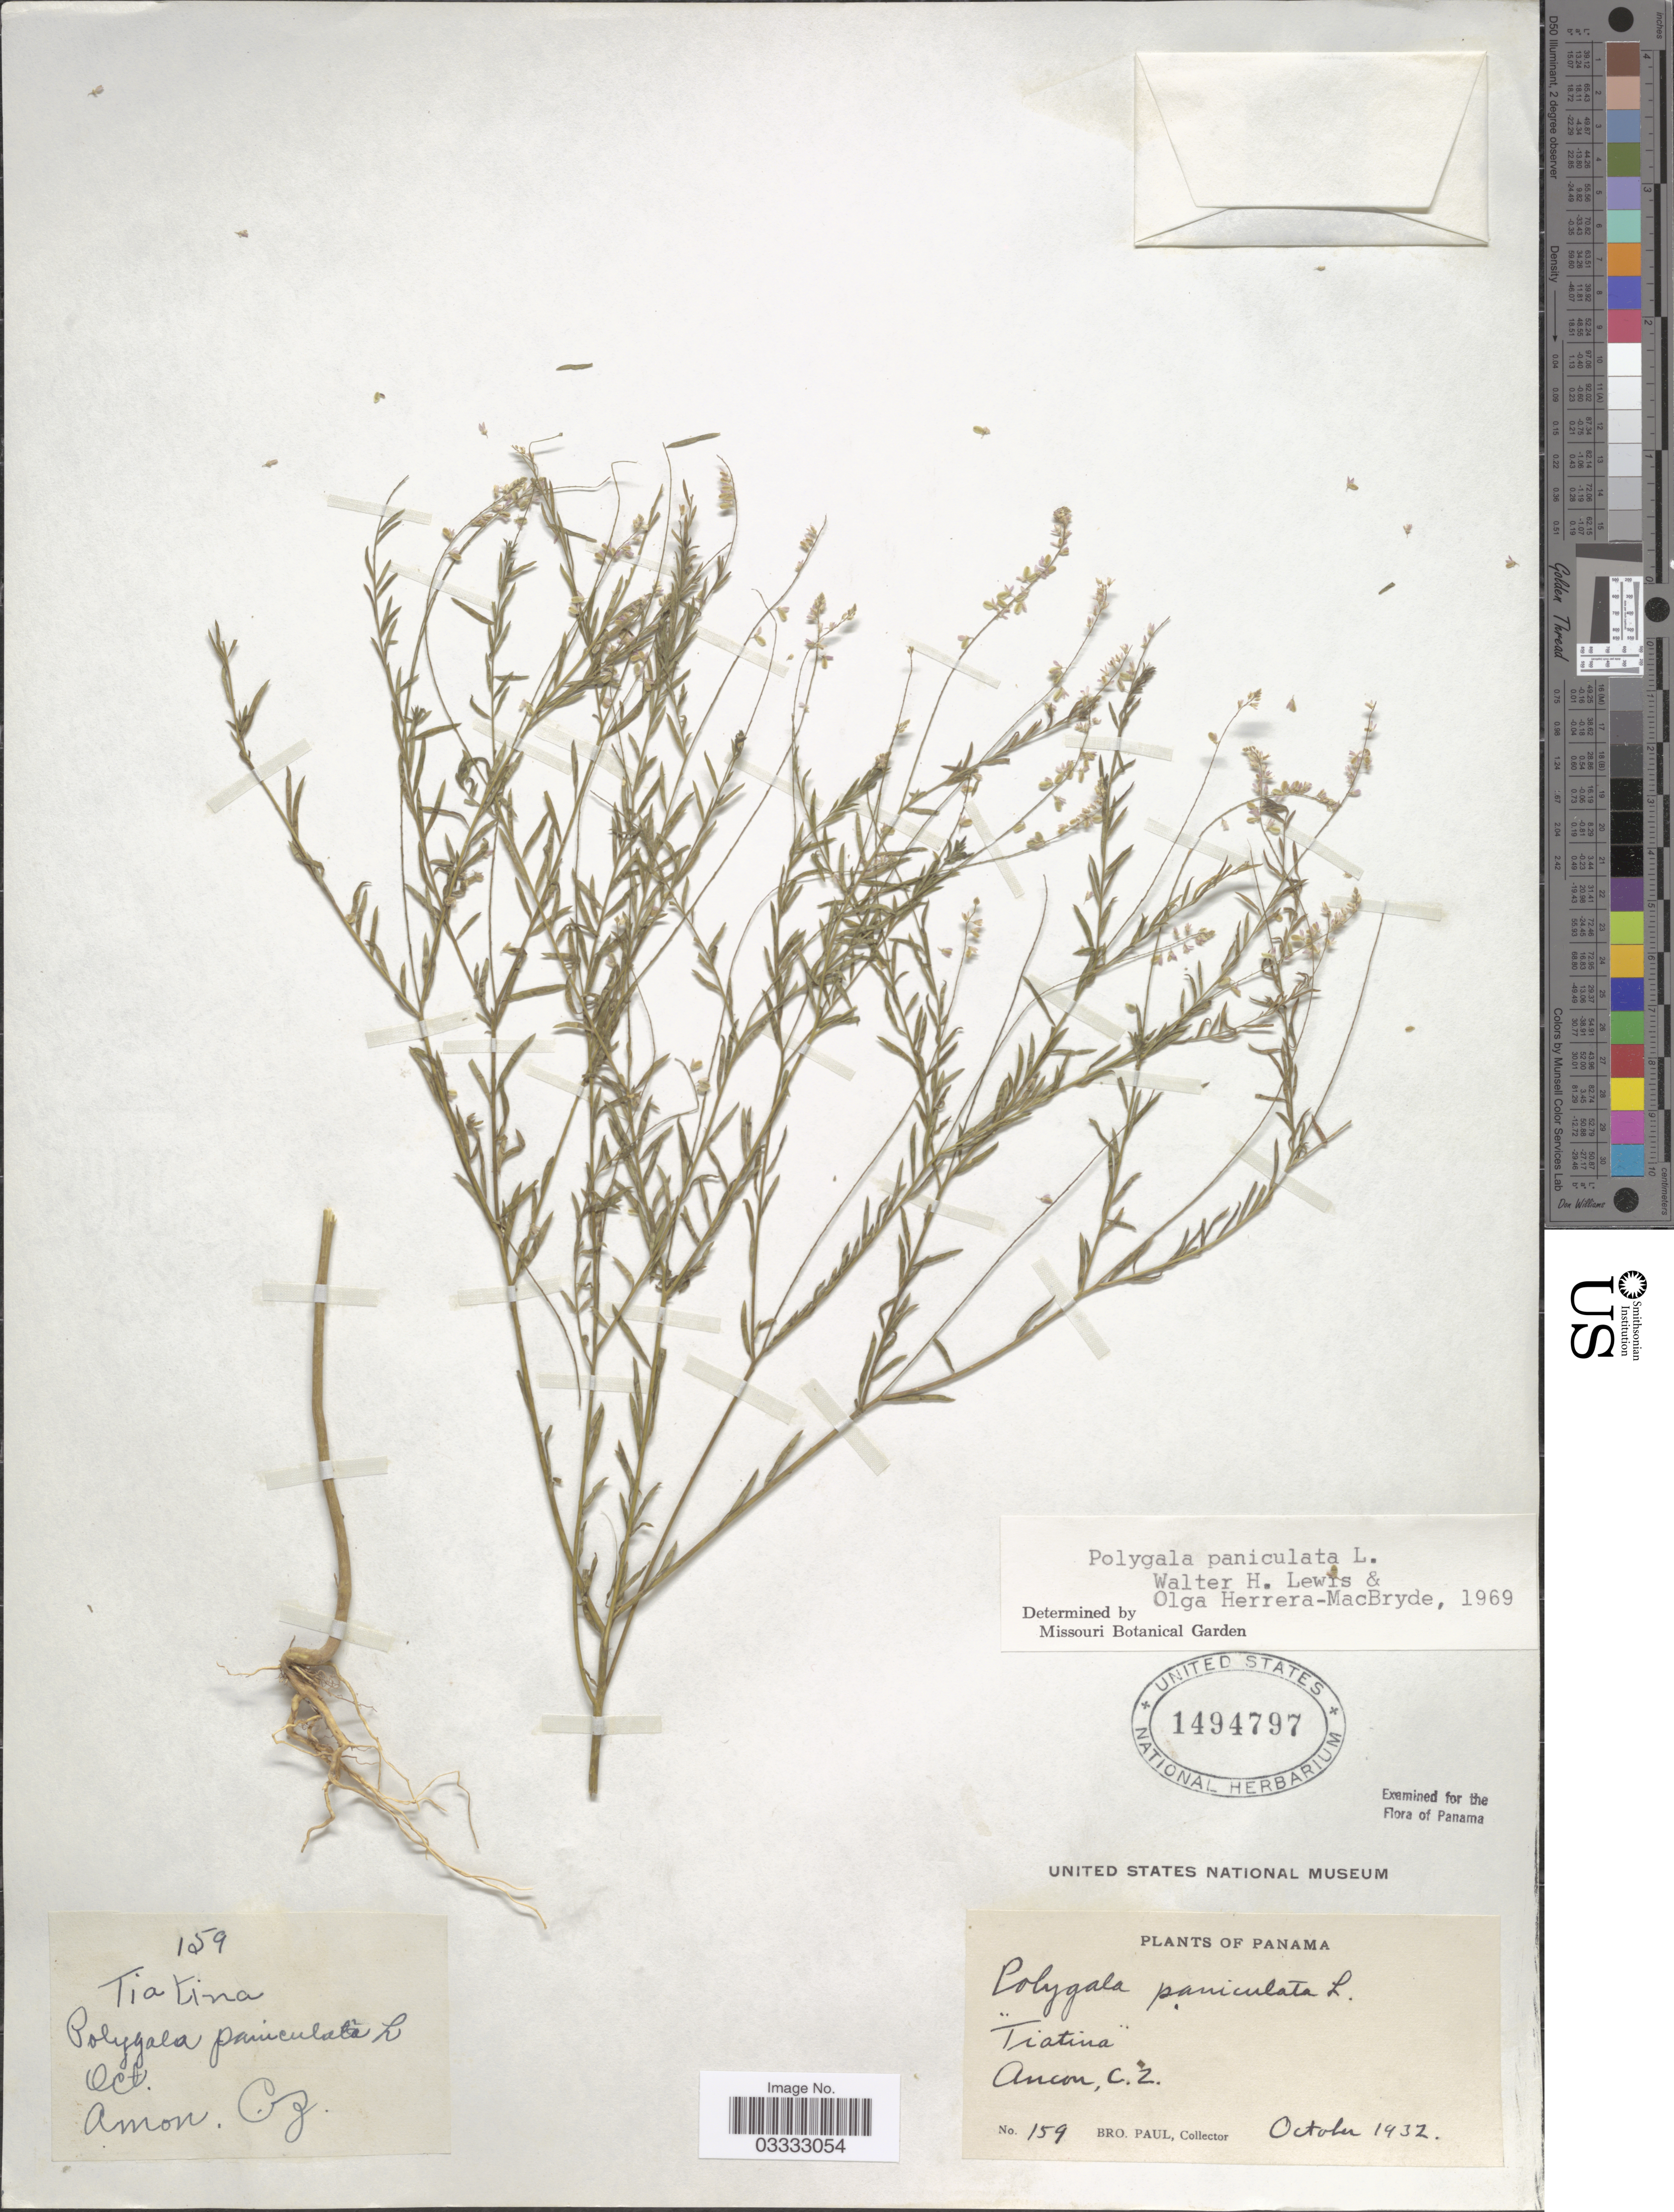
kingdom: Plantae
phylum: Tracheophyta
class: Magnoliopsida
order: Fabales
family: Polygalaceae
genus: Polygala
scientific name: Polygala paniculata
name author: L.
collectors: B. Paul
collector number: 159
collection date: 1932-10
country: Panama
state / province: Colón / Panamá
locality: Ancon, C. Z.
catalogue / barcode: US 1494797